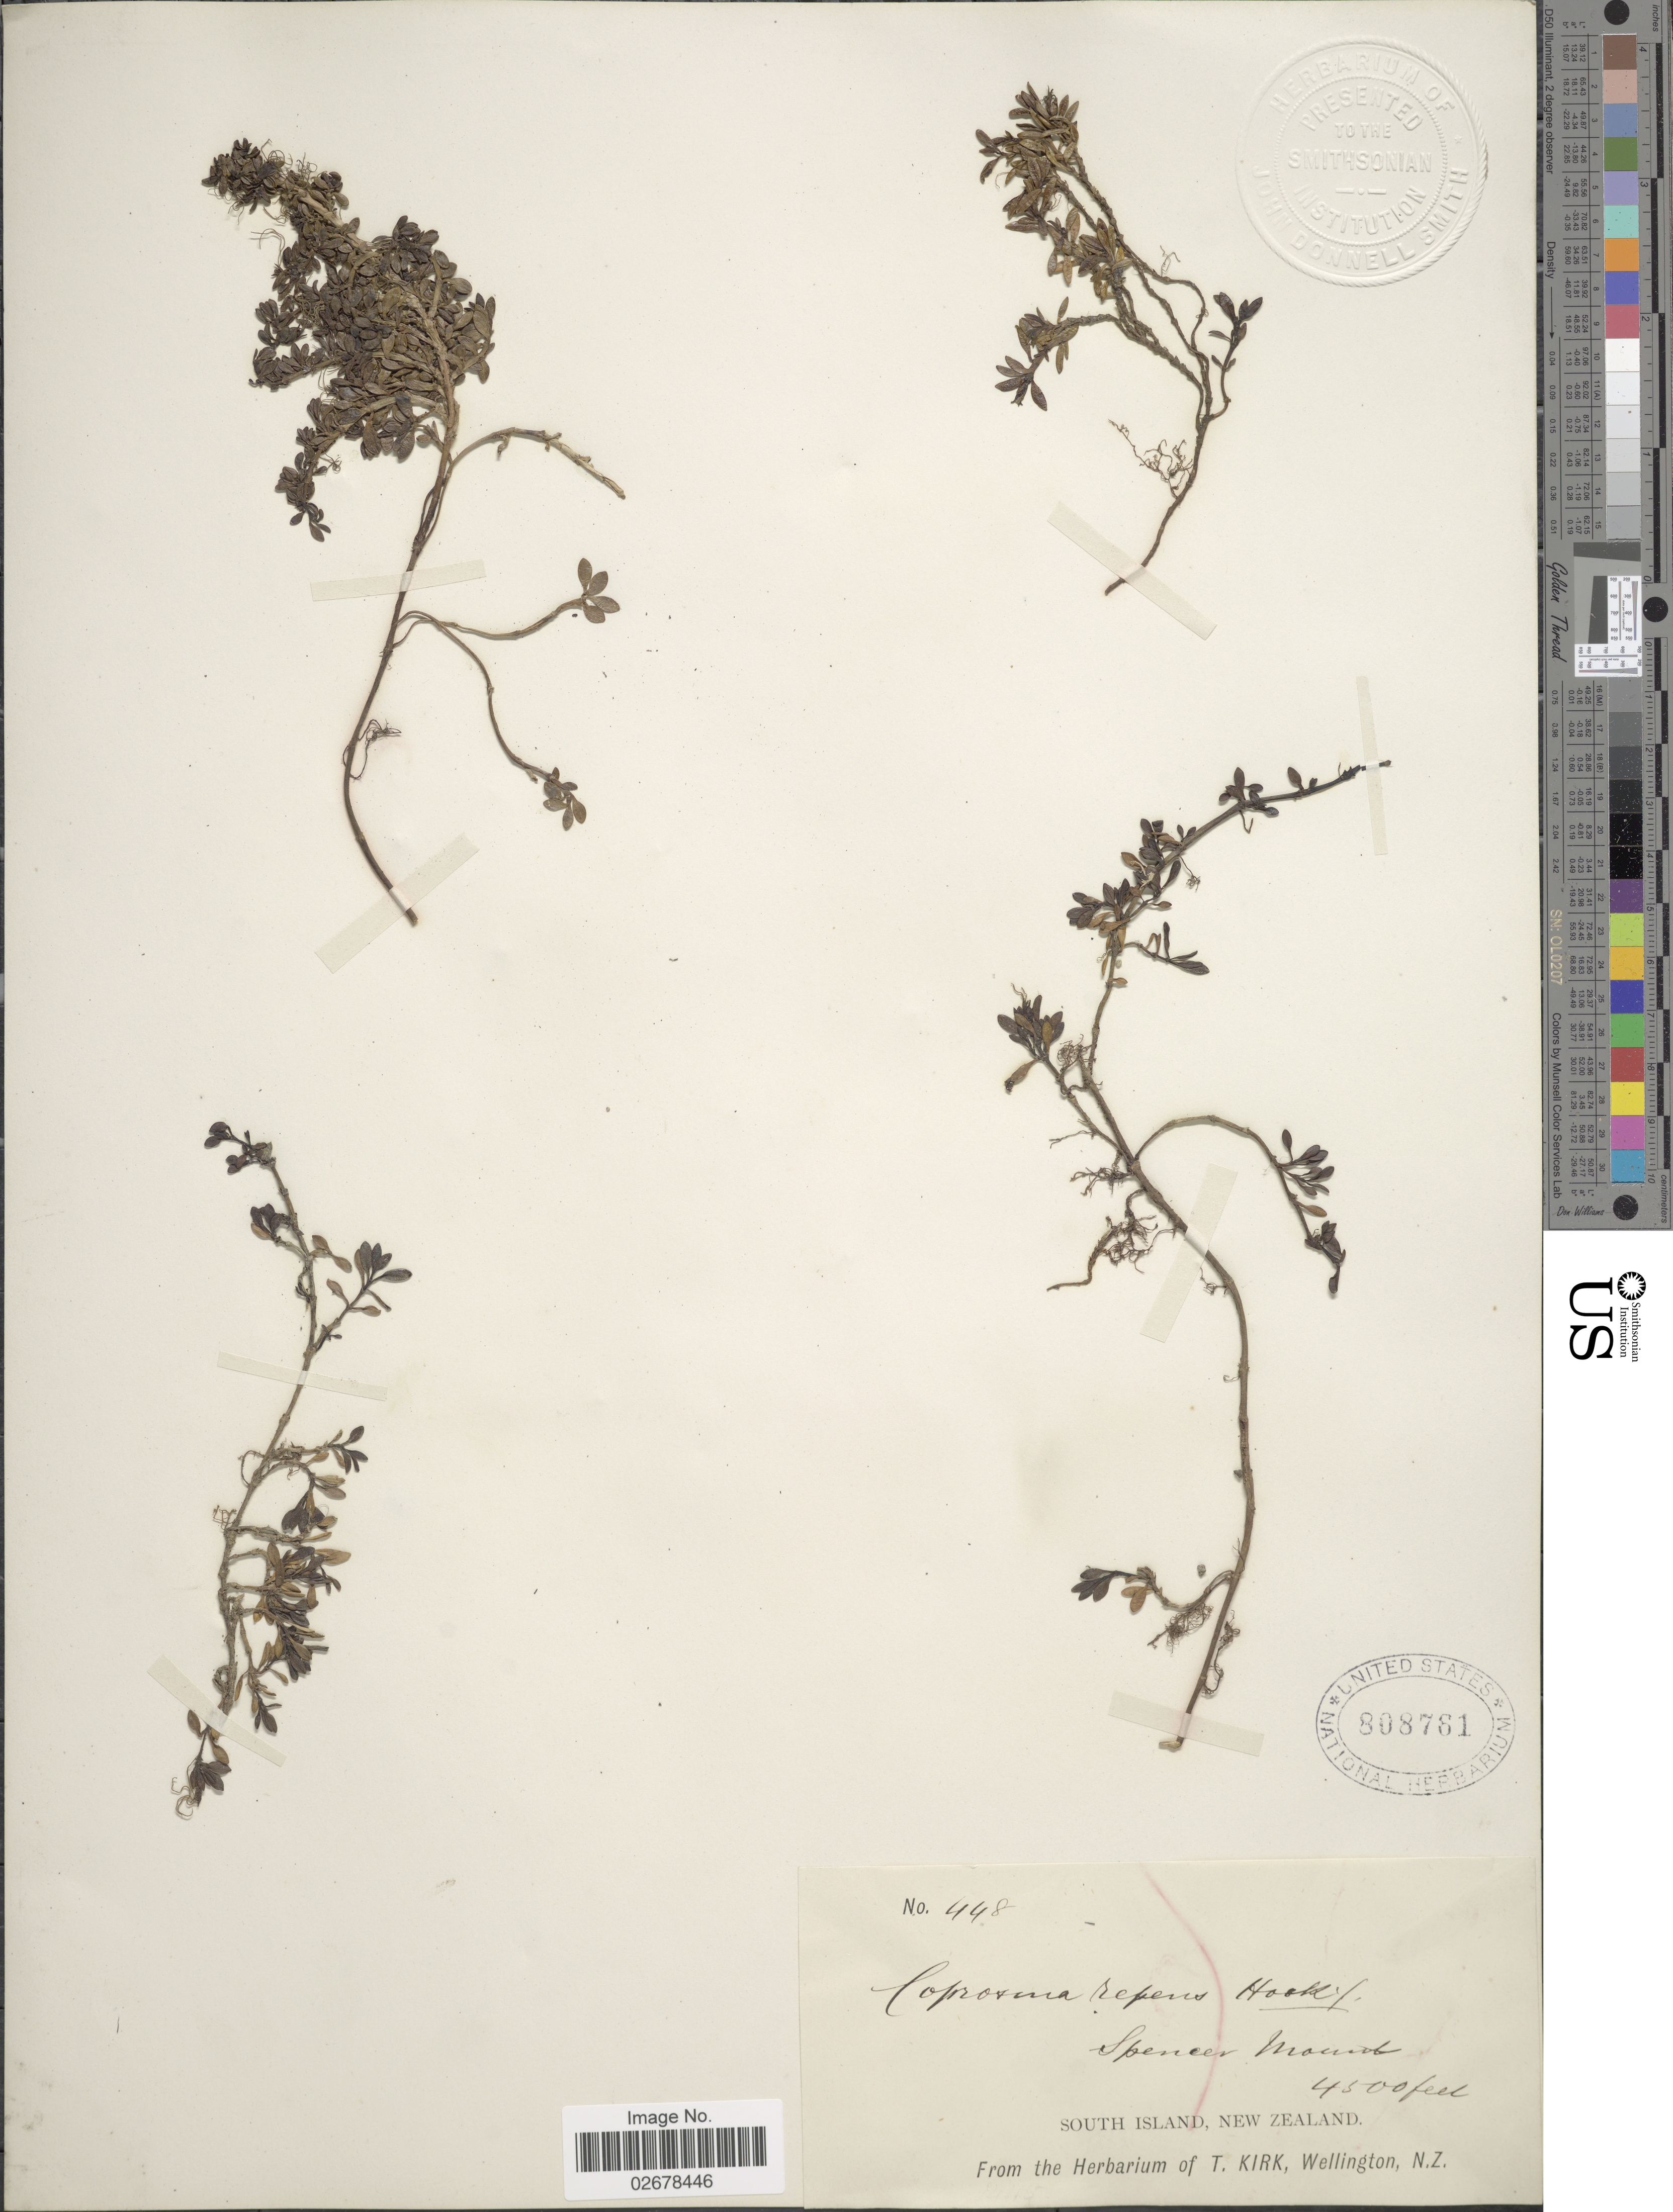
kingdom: Plantae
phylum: Tracheophyta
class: Magnoliopsida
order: Gentianales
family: Rubiaceae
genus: Coprosma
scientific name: Coprosma pumila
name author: Hook. f.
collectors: ex herb. T. Kirk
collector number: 448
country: New Zealand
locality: Spenser Mount, 4500 feet, South Island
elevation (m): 1372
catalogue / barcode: US 808761